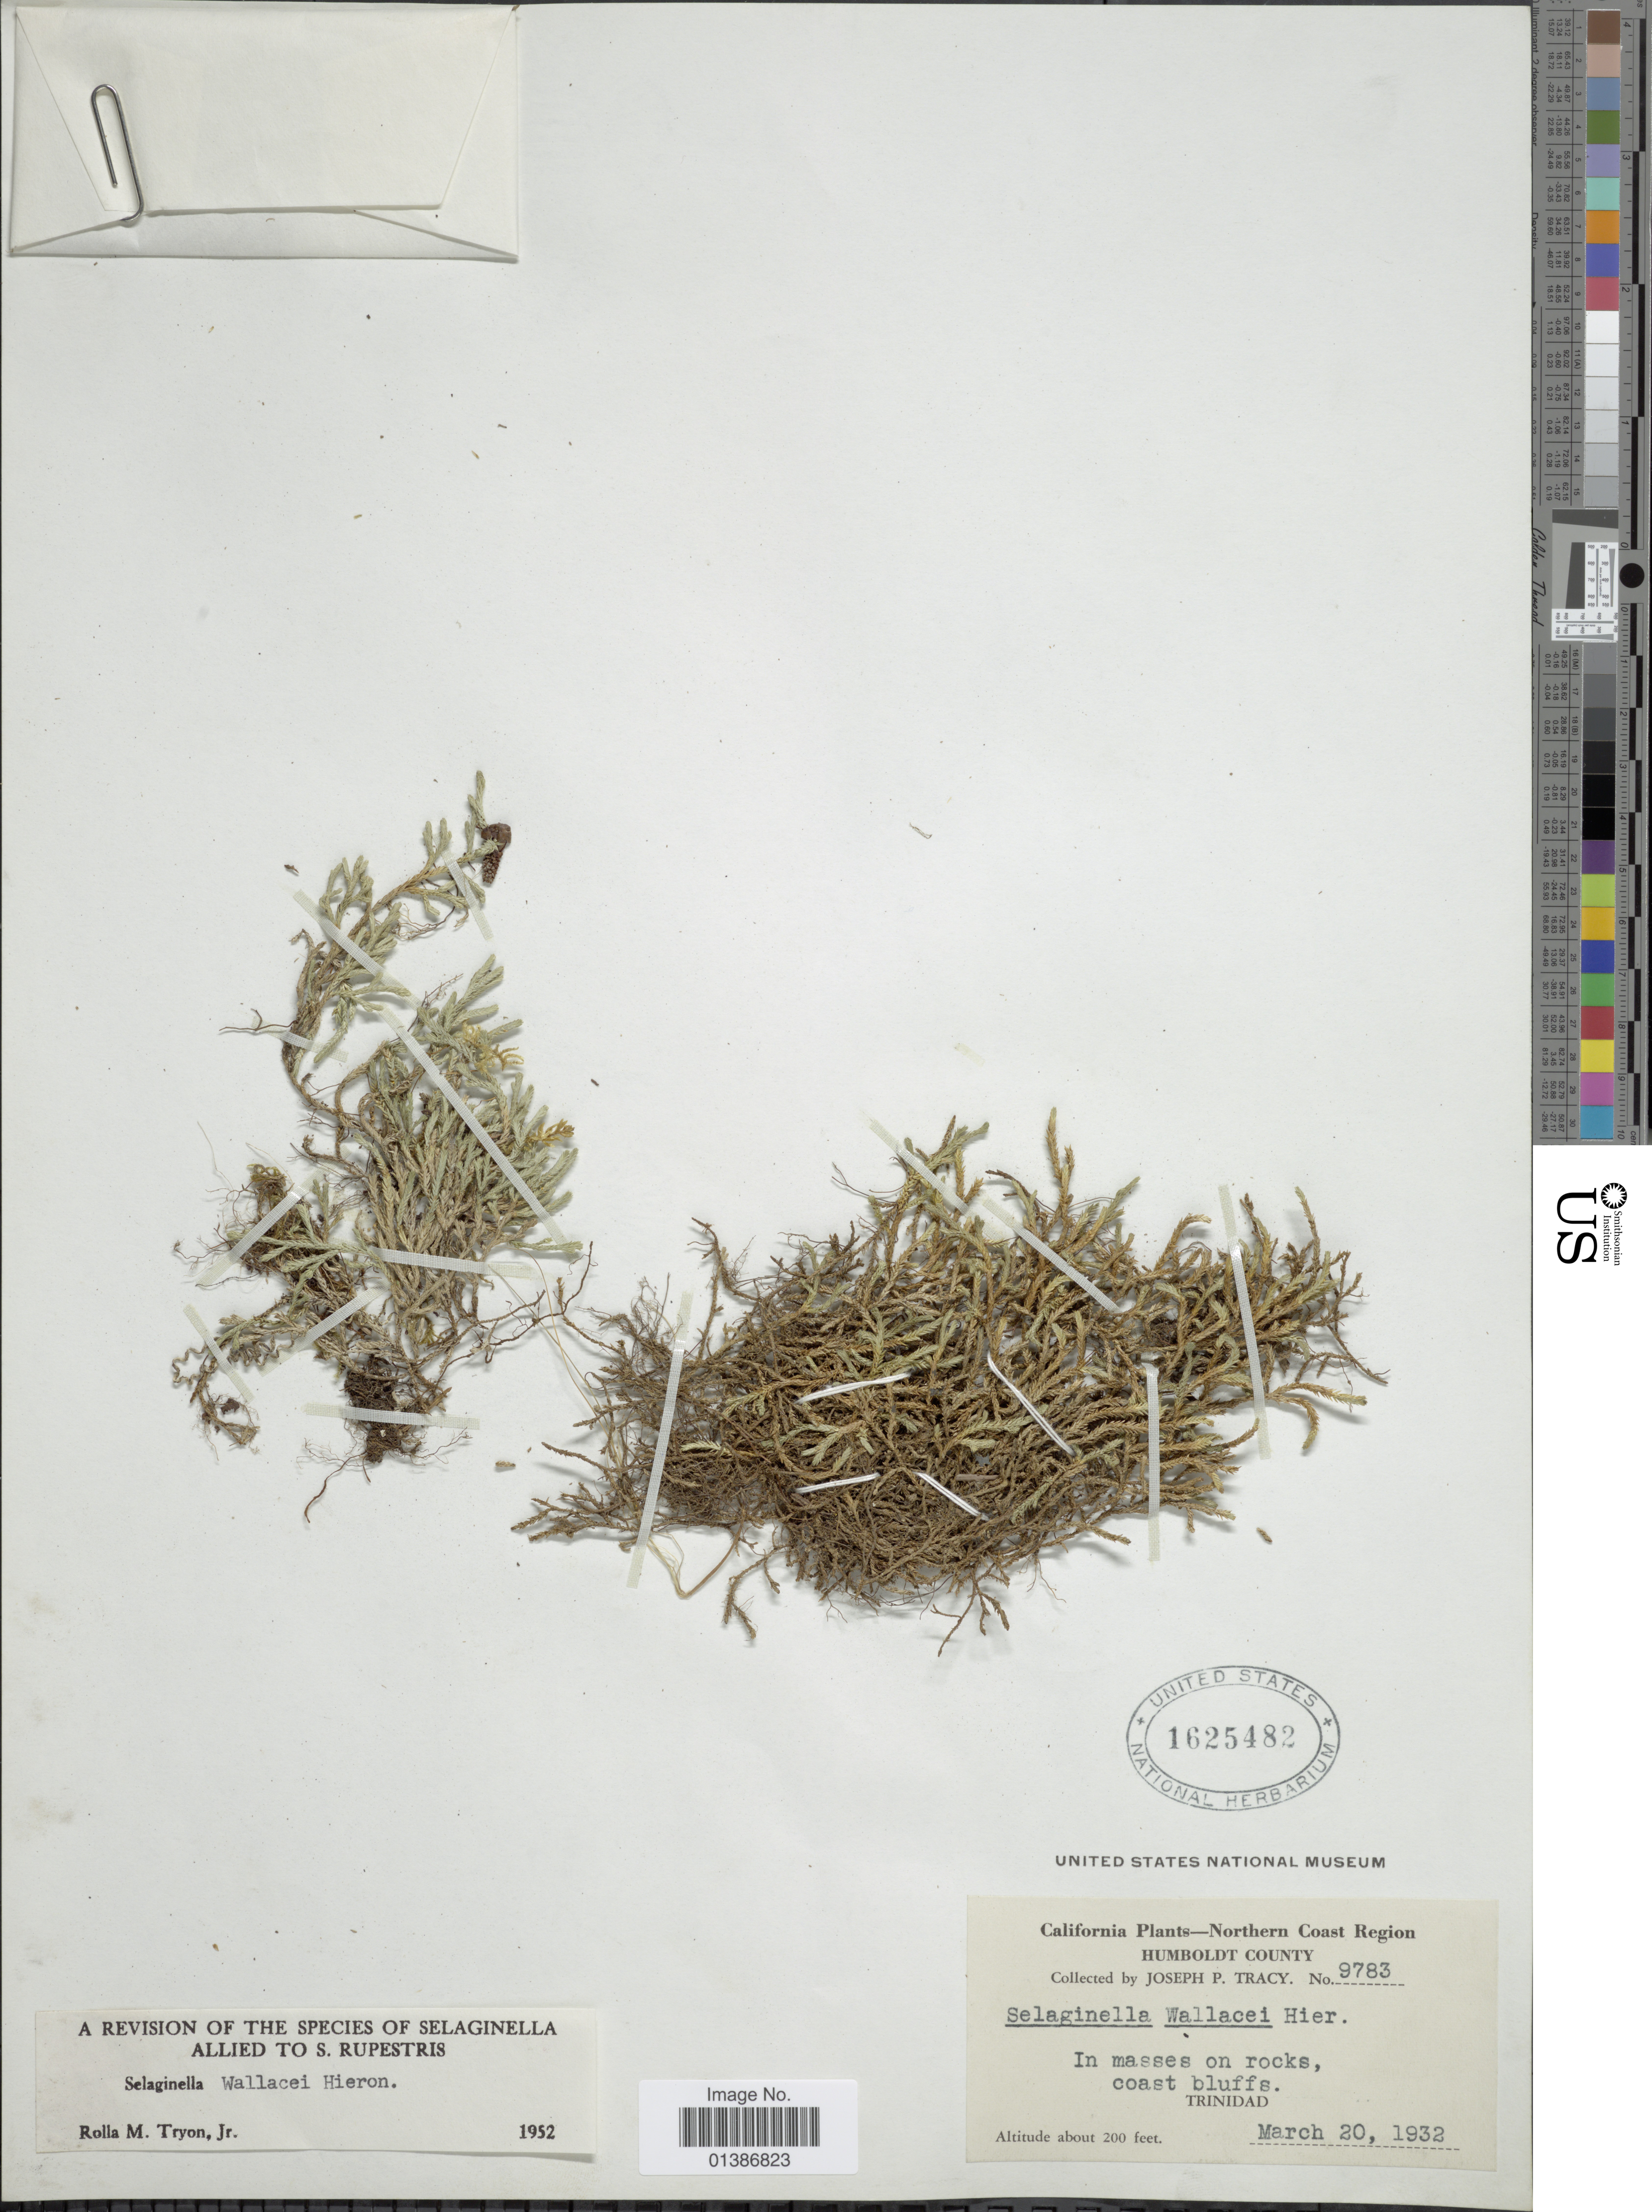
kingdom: Plantae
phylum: Tracheophyta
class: Lycopodiopsida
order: Selaginellales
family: Selaginellaceae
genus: Selaginella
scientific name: Selaginella wallacei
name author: Hieron.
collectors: J. Tracy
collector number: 9783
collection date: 1932-03-20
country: United States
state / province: California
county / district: Humboldt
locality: Northern Coast Region. Humboldt County. In masses on rocks, coast bluffs, Trinidad.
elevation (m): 61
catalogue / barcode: US 1625482